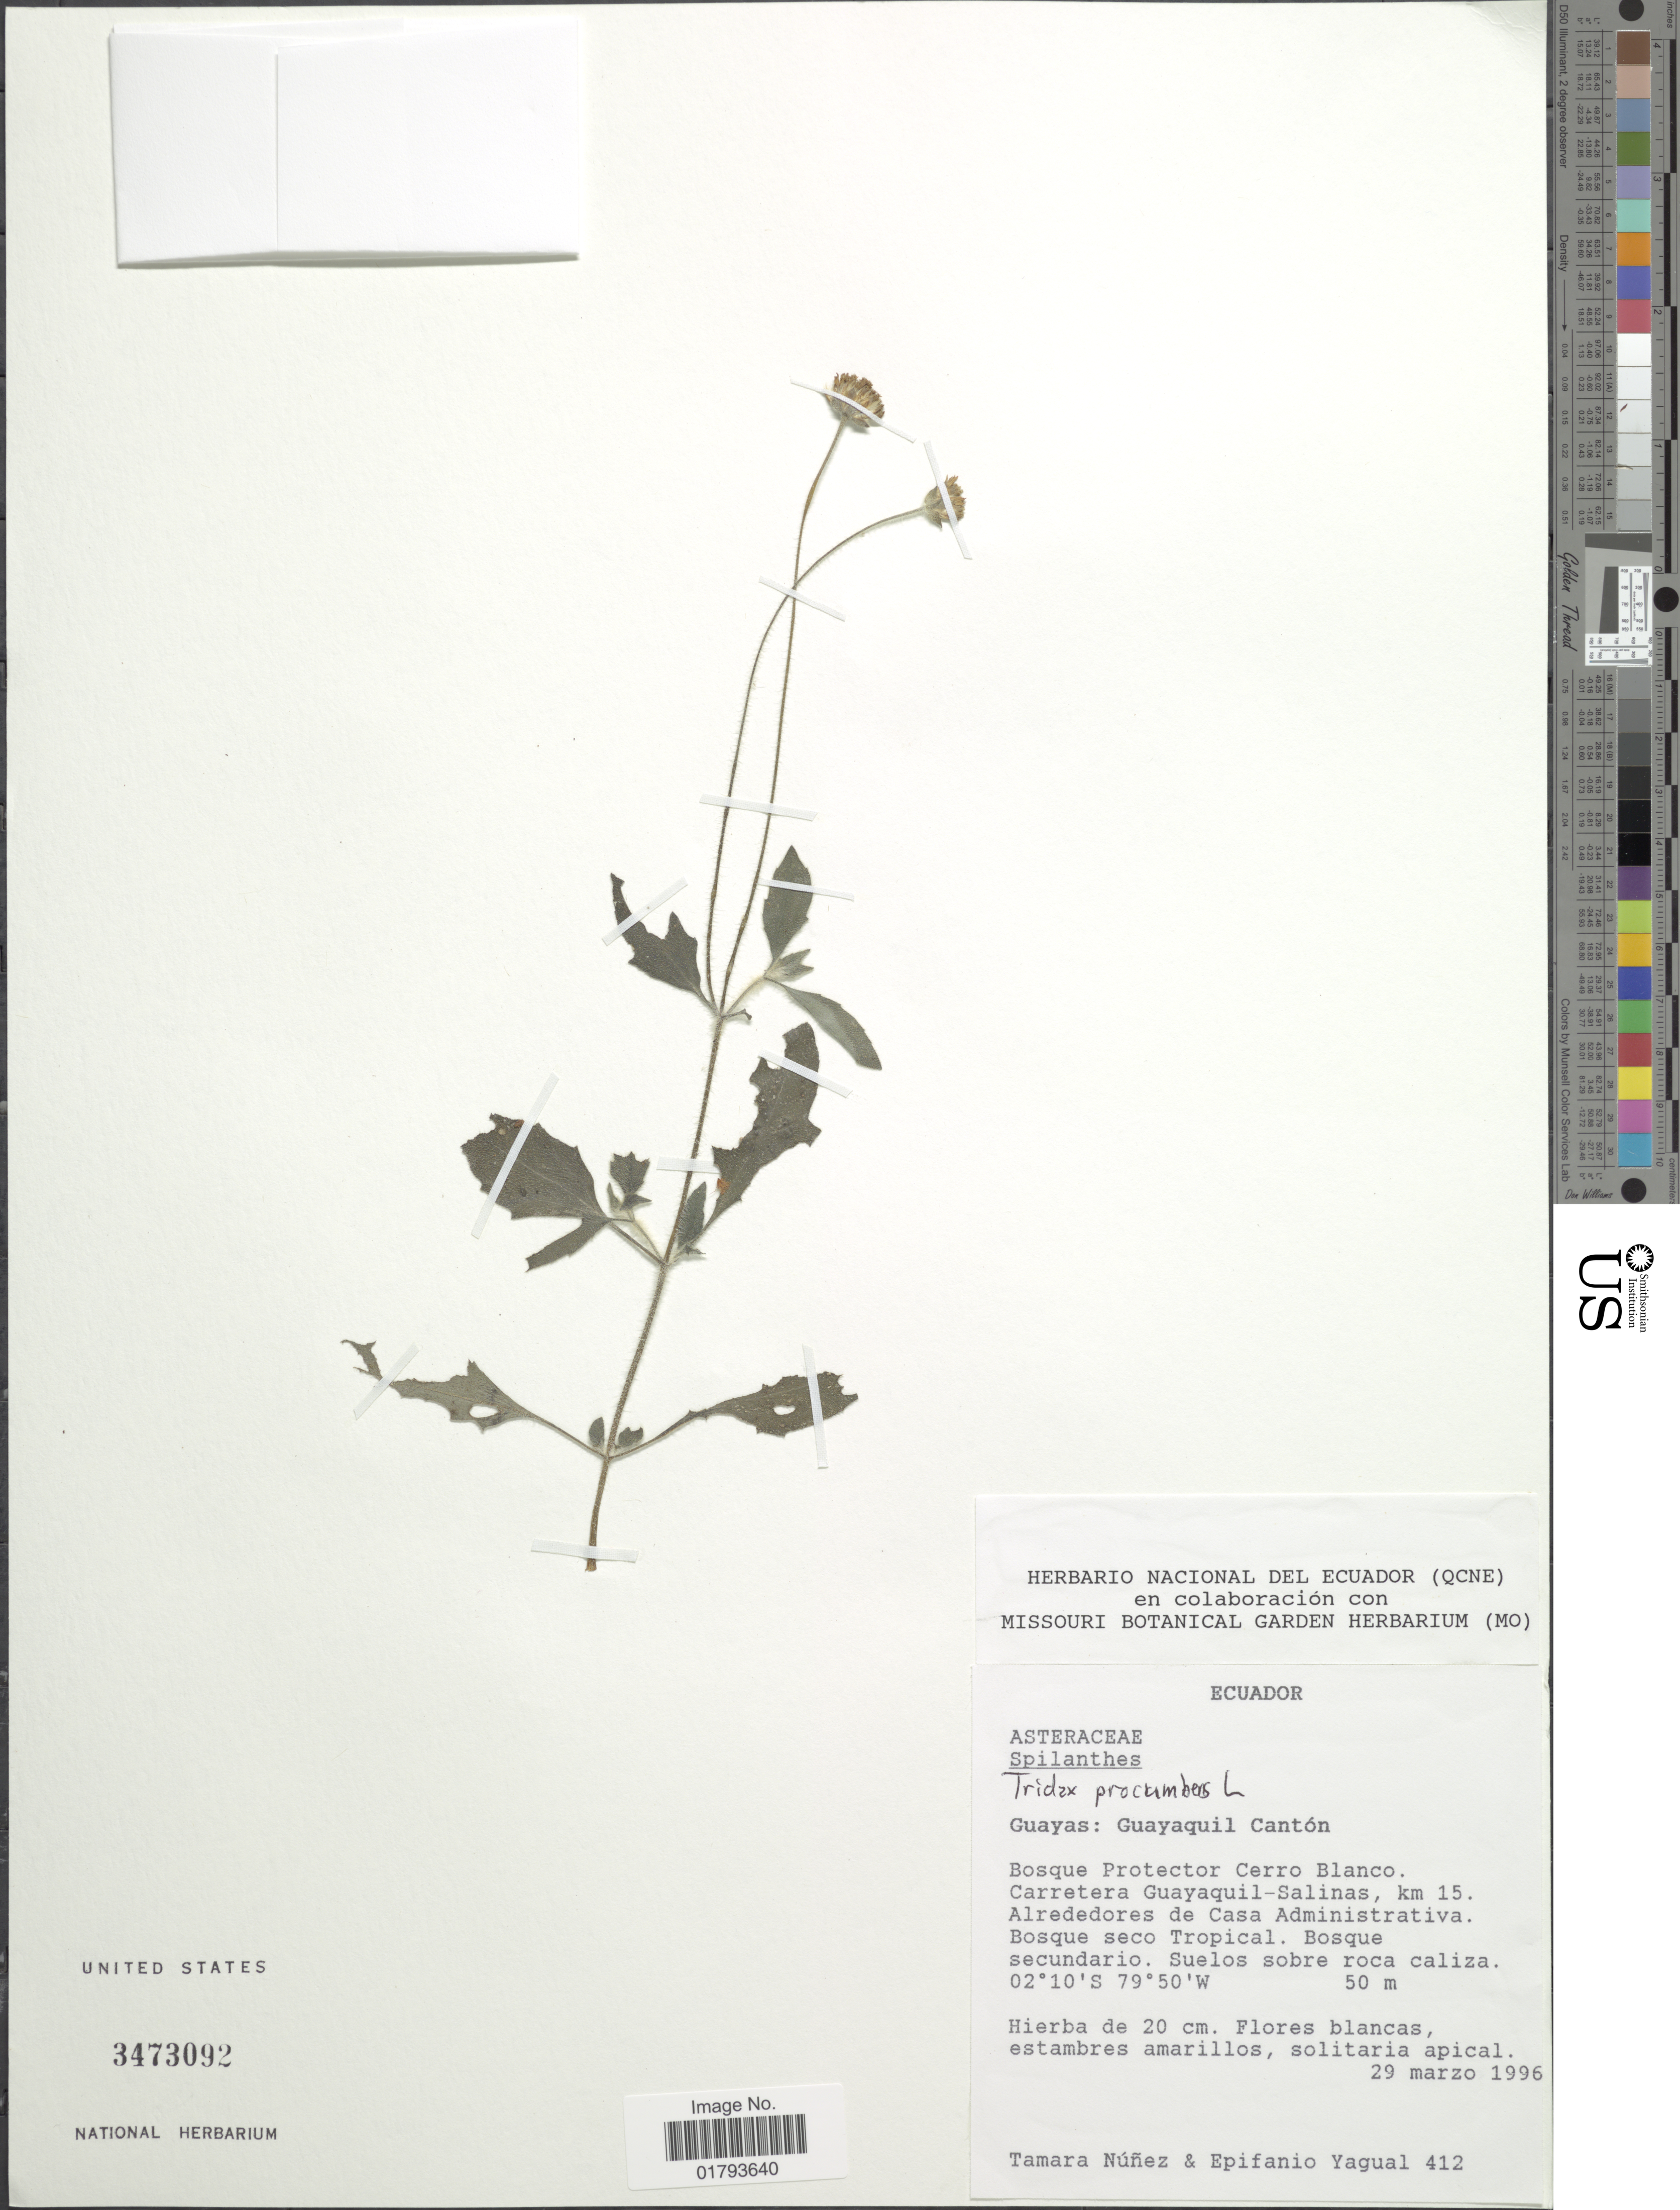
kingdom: Plantae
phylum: Tracheophyta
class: Magnoliopsida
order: Asterales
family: Asteraceae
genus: Tridax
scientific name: Tridax procumbens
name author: L.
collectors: T. Núñez & E. Yagual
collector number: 412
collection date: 1996-03-29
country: Ecuador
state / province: Guayas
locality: Guayaquil Cantón, Bosque Protector Cerro Blanco, Carretera Guayaquil-Salinas, km. 15. Alrededores de Casa Administrativa, Bosque seco Tropical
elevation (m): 50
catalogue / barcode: US 3473092